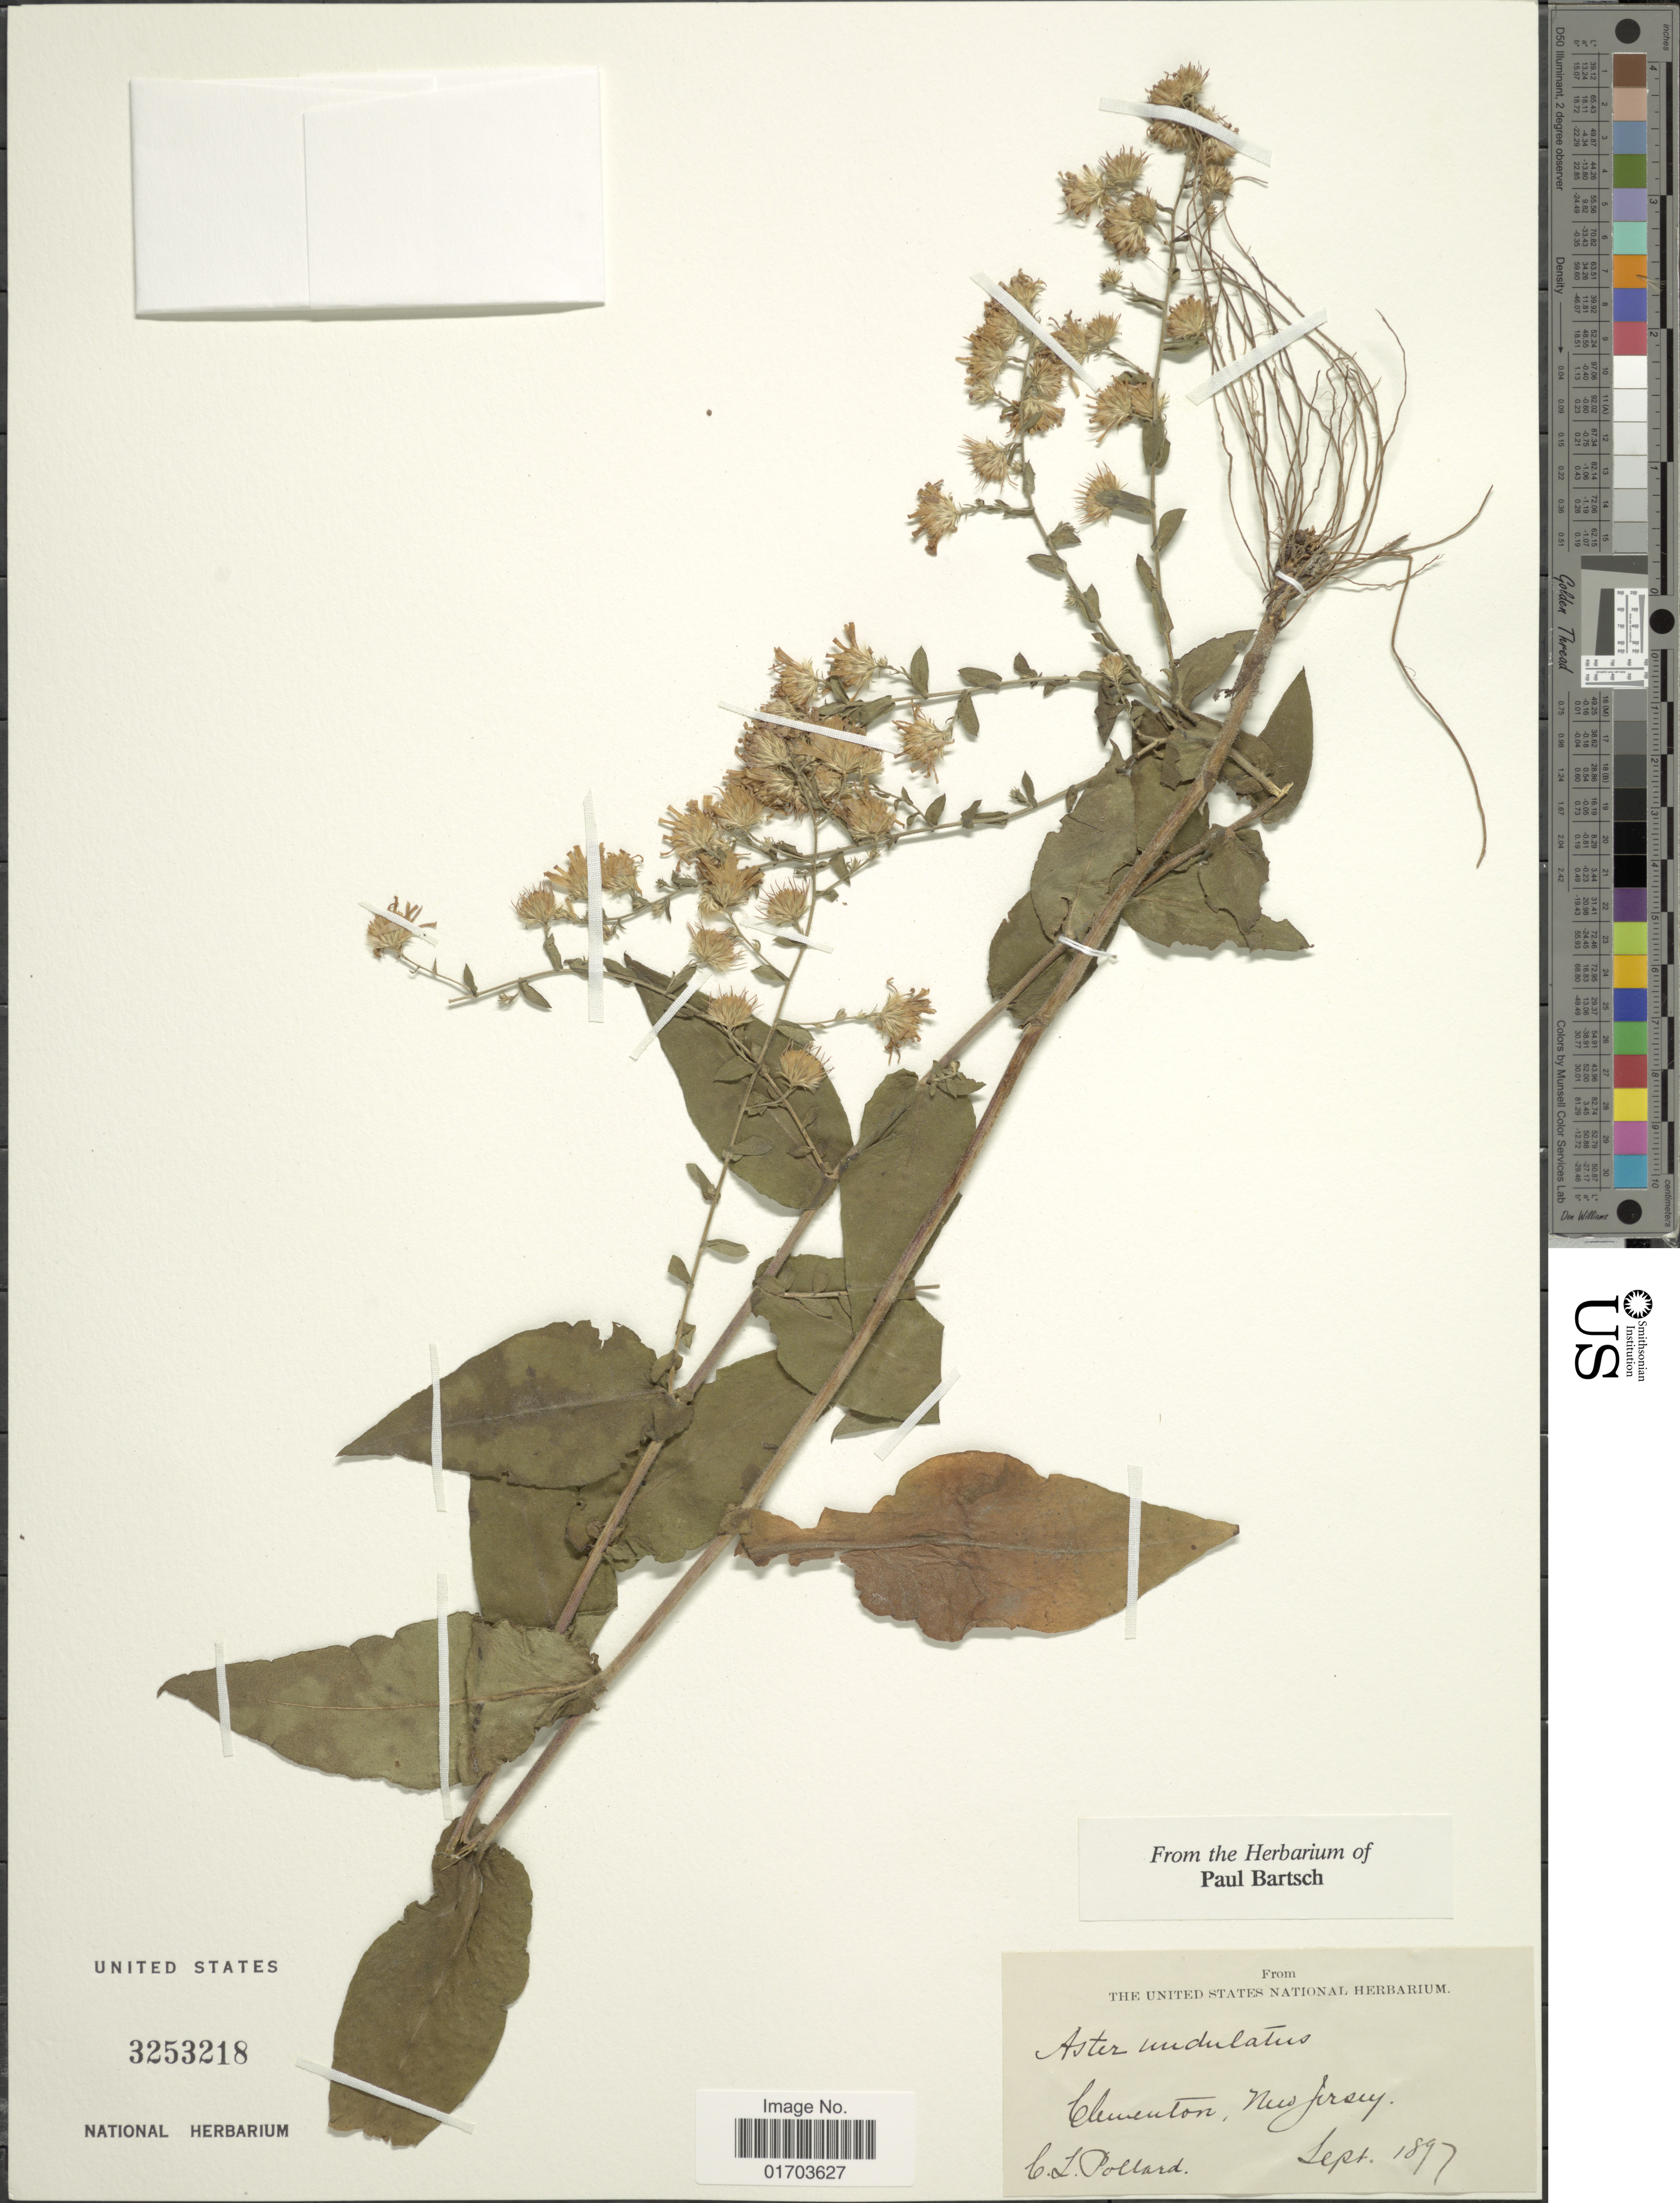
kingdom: Plantae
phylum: Tracheophyta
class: Magnoliopsida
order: Asterales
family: Asteraceae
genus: Symphyotrichum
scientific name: Symphyotrichum undulatum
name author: (L.) G.L. Nesom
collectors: C. L. Pollard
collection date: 1897-09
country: United States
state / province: New Jersey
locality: Clementon, New Jersey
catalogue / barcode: US 3253218